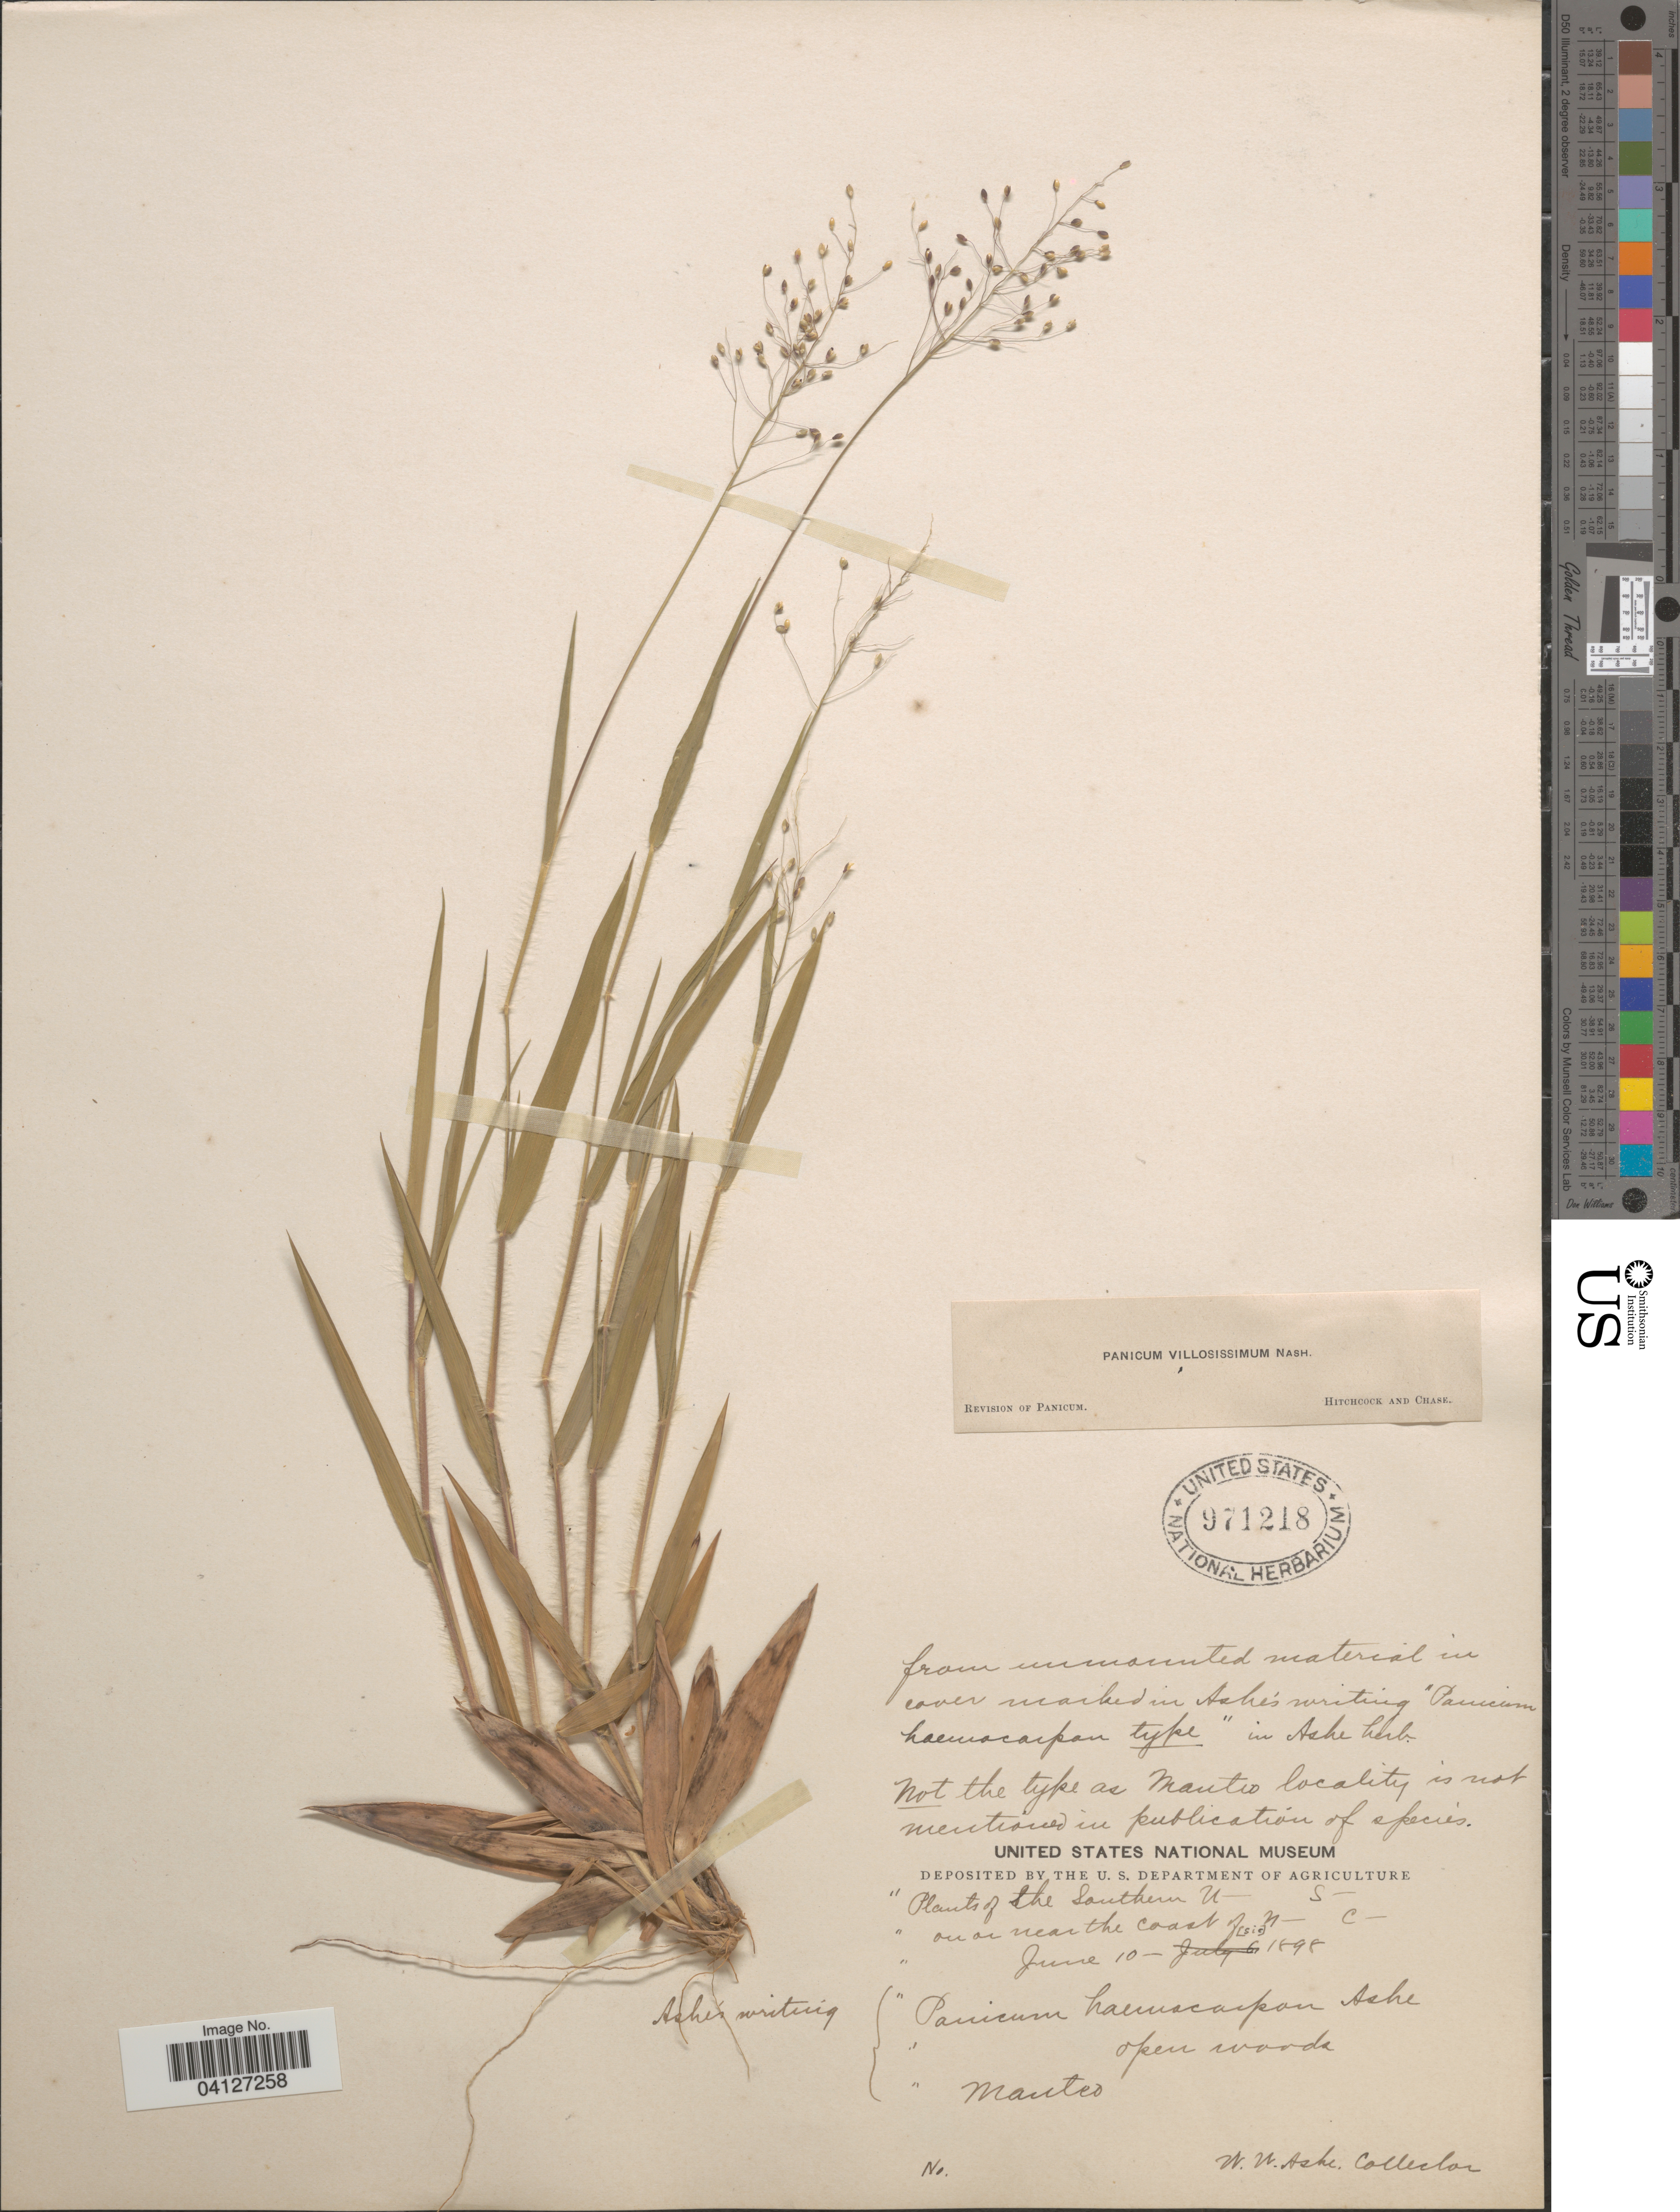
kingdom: Plantae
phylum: Tracheophyta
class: Liliopsida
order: Poales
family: Poaceae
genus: Panicum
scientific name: Panicum villosissimum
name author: Nash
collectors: W. W. Ashe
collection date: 1898-06-10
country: United States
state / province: North Carolina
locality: Southern U.S. On or near the coast of N.C. Manteo.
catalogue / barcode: US 971218